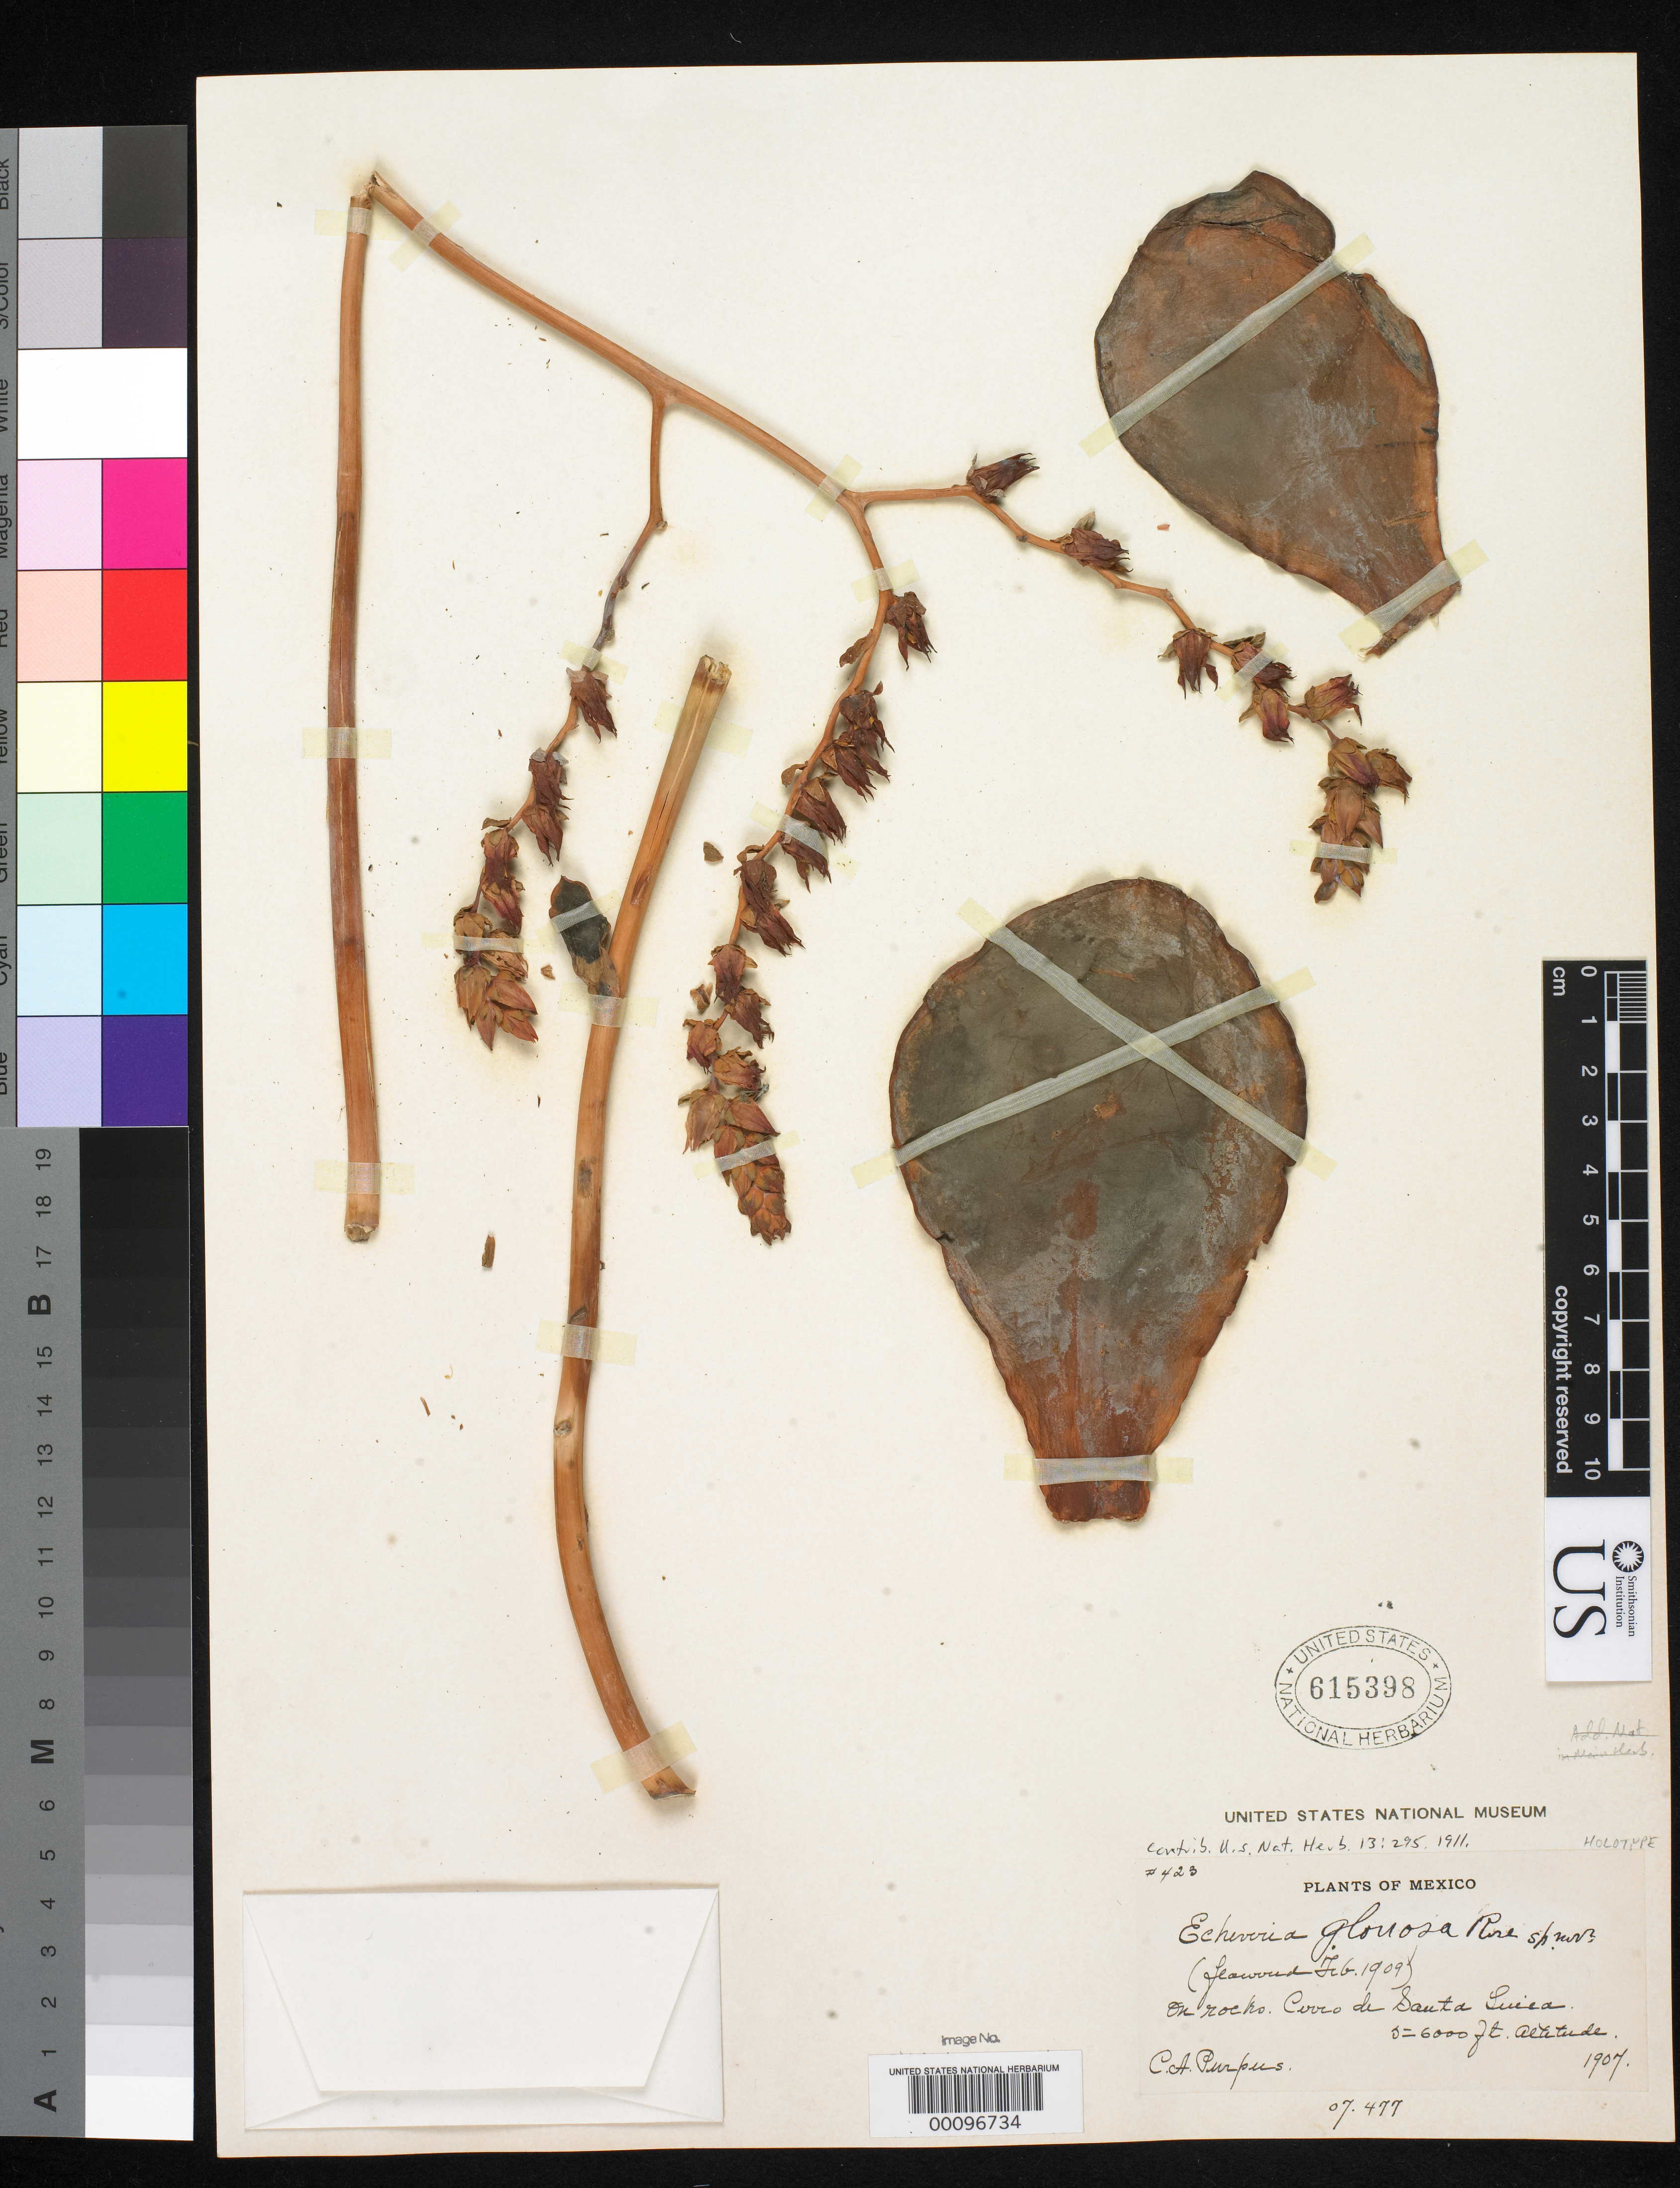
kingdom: Plantae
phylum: Tracheophyta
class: Magnoliopsida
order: Saxifragales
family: Crassulaceae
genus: Echeveria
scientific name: Echeveria gloriosa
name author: Rose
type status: Holotype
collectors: C. A. Purpus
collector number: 423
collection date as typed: Feb 1909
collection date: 1907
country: Mexico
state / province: Puebla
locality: Cerro de Santa Luisa.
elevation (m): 1524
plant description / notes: Cited by E. Walter, 1972.; Specimen collected in wild by Purpus 1907, type collection made from cultivated material, "flowered Feb. 1909".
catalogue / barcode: US 615398